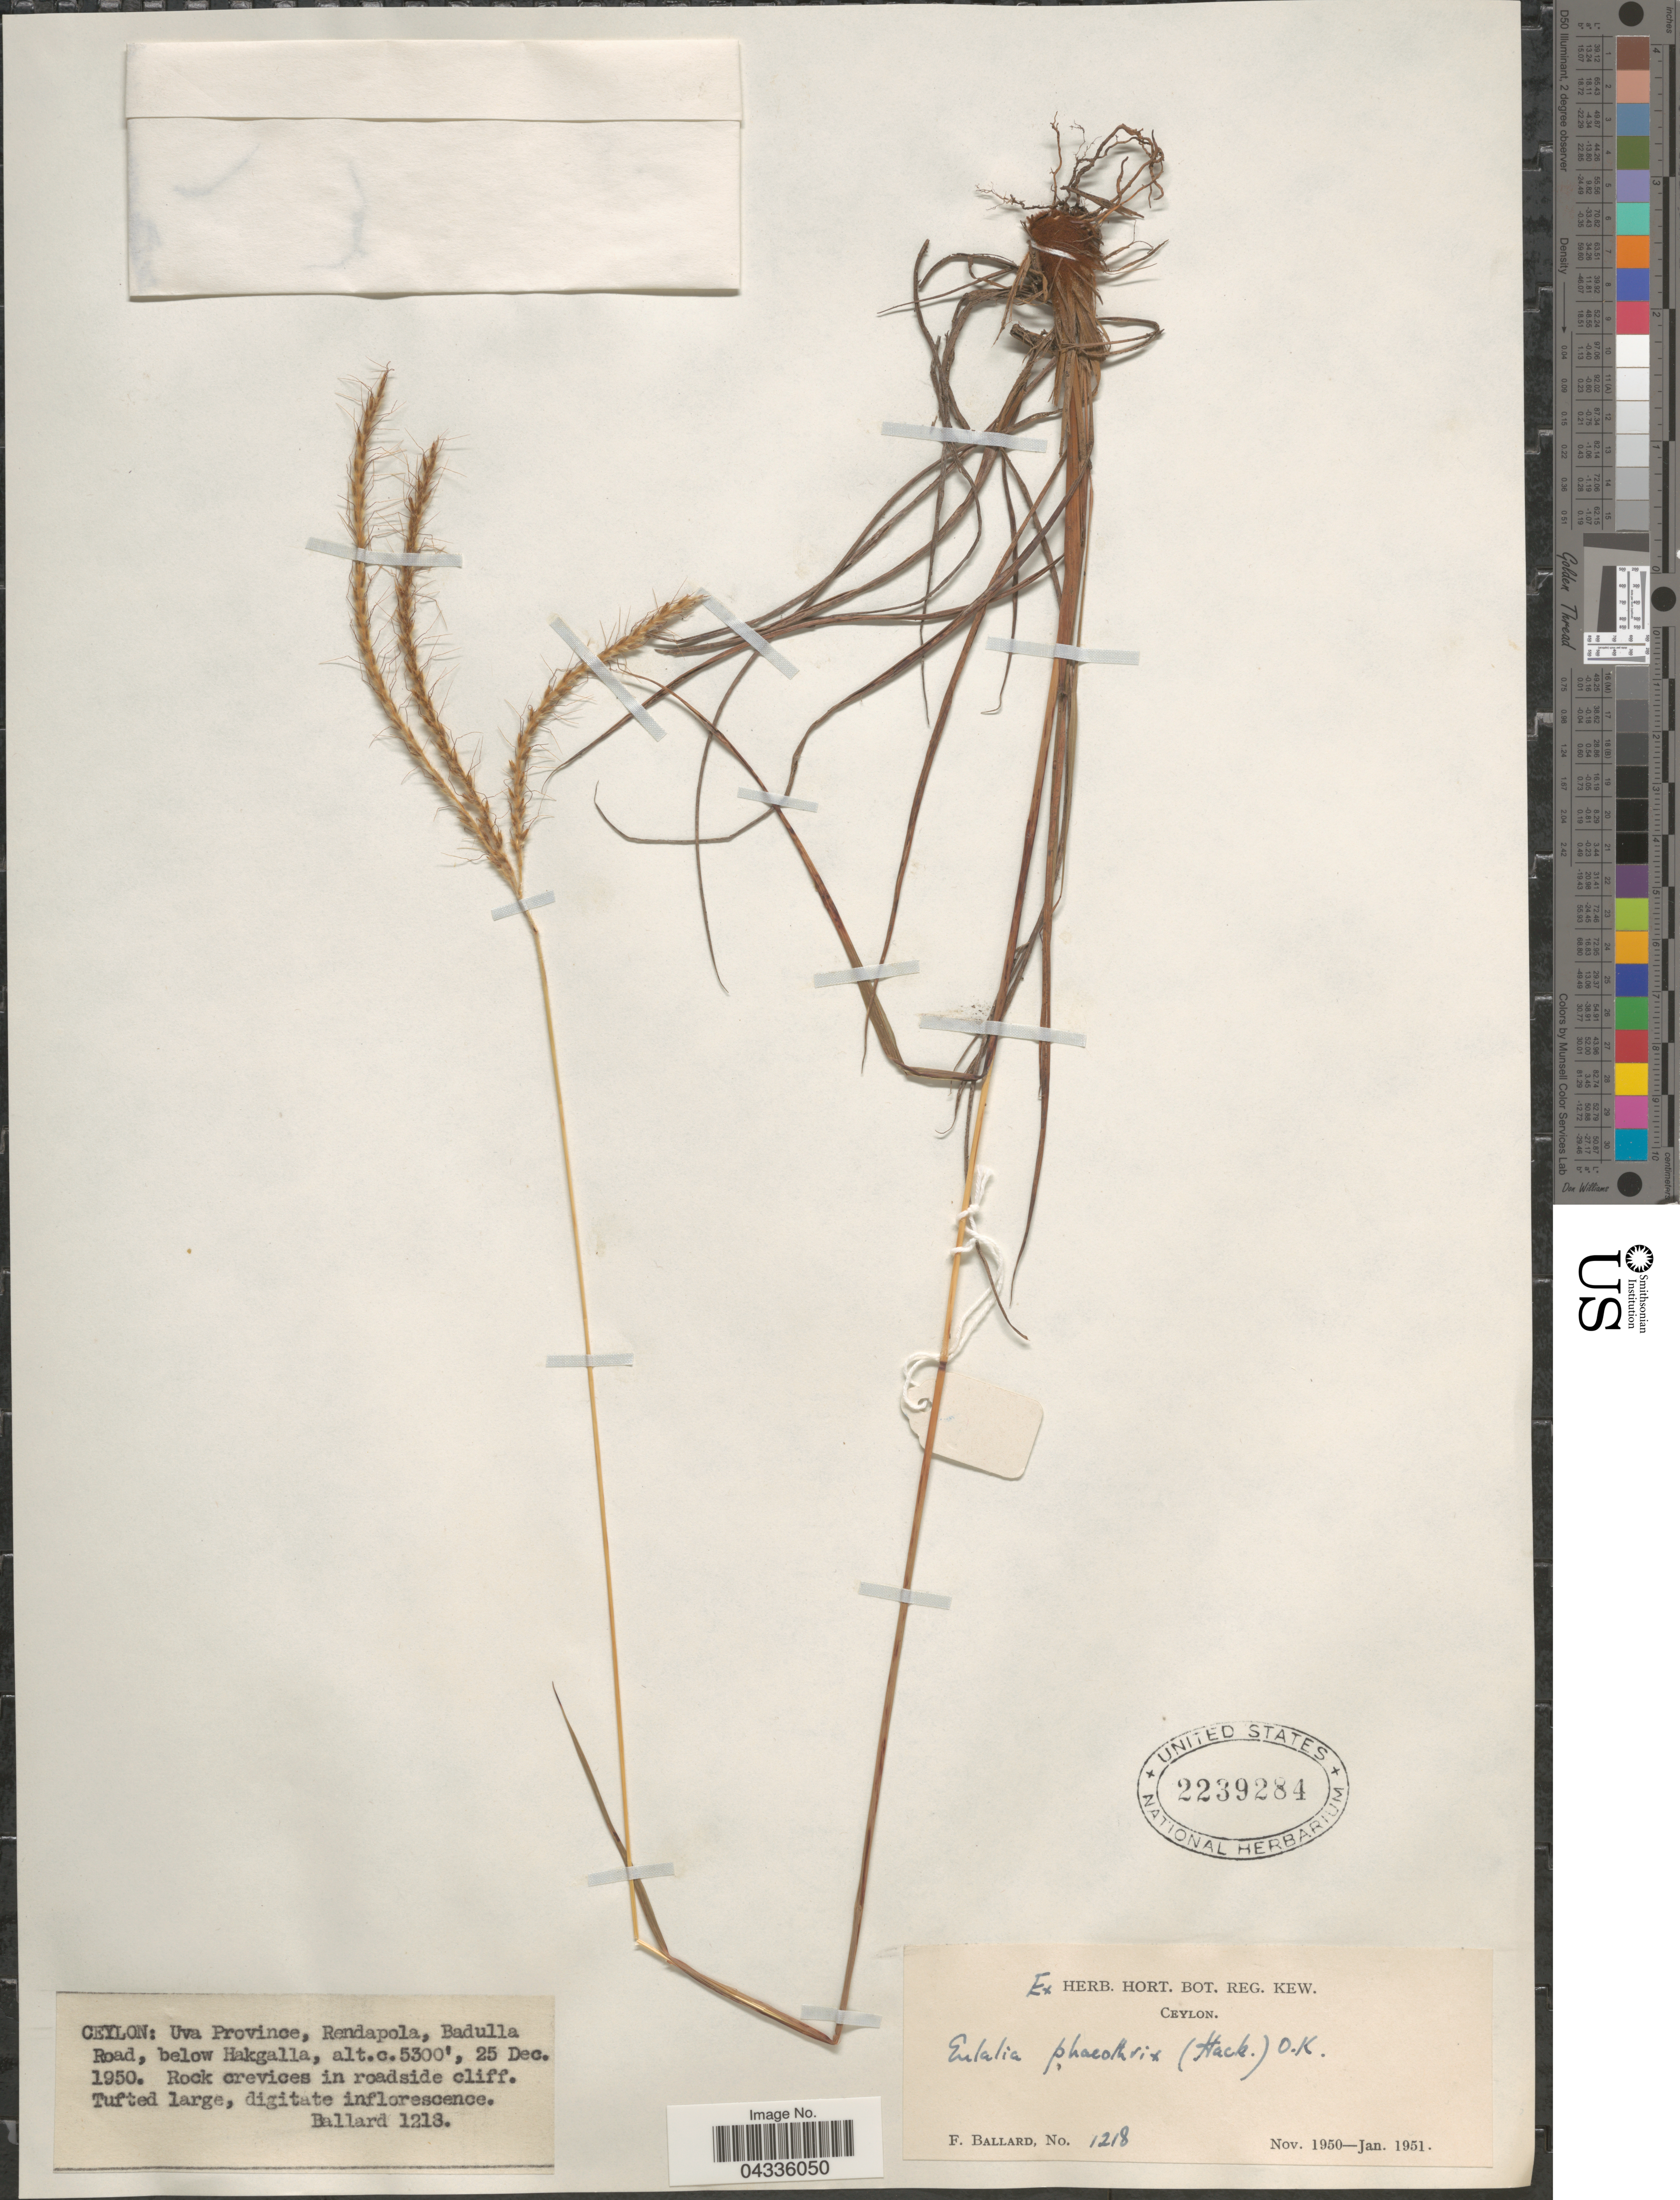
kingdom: Plantae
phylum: Tracheophyta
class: Liliopsida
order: Poales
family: Poaceae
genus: Eulalia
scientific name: Eulalia phaeothrix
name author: (Hack.) Kuntze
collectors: F. Ballard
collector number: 1218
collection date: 1950-12-25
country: Sri Lanka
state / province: Uva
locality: Ceylon: Rendapola, Badulla Road, below Hakgalla.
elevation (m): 1615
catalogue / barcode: US 2239284